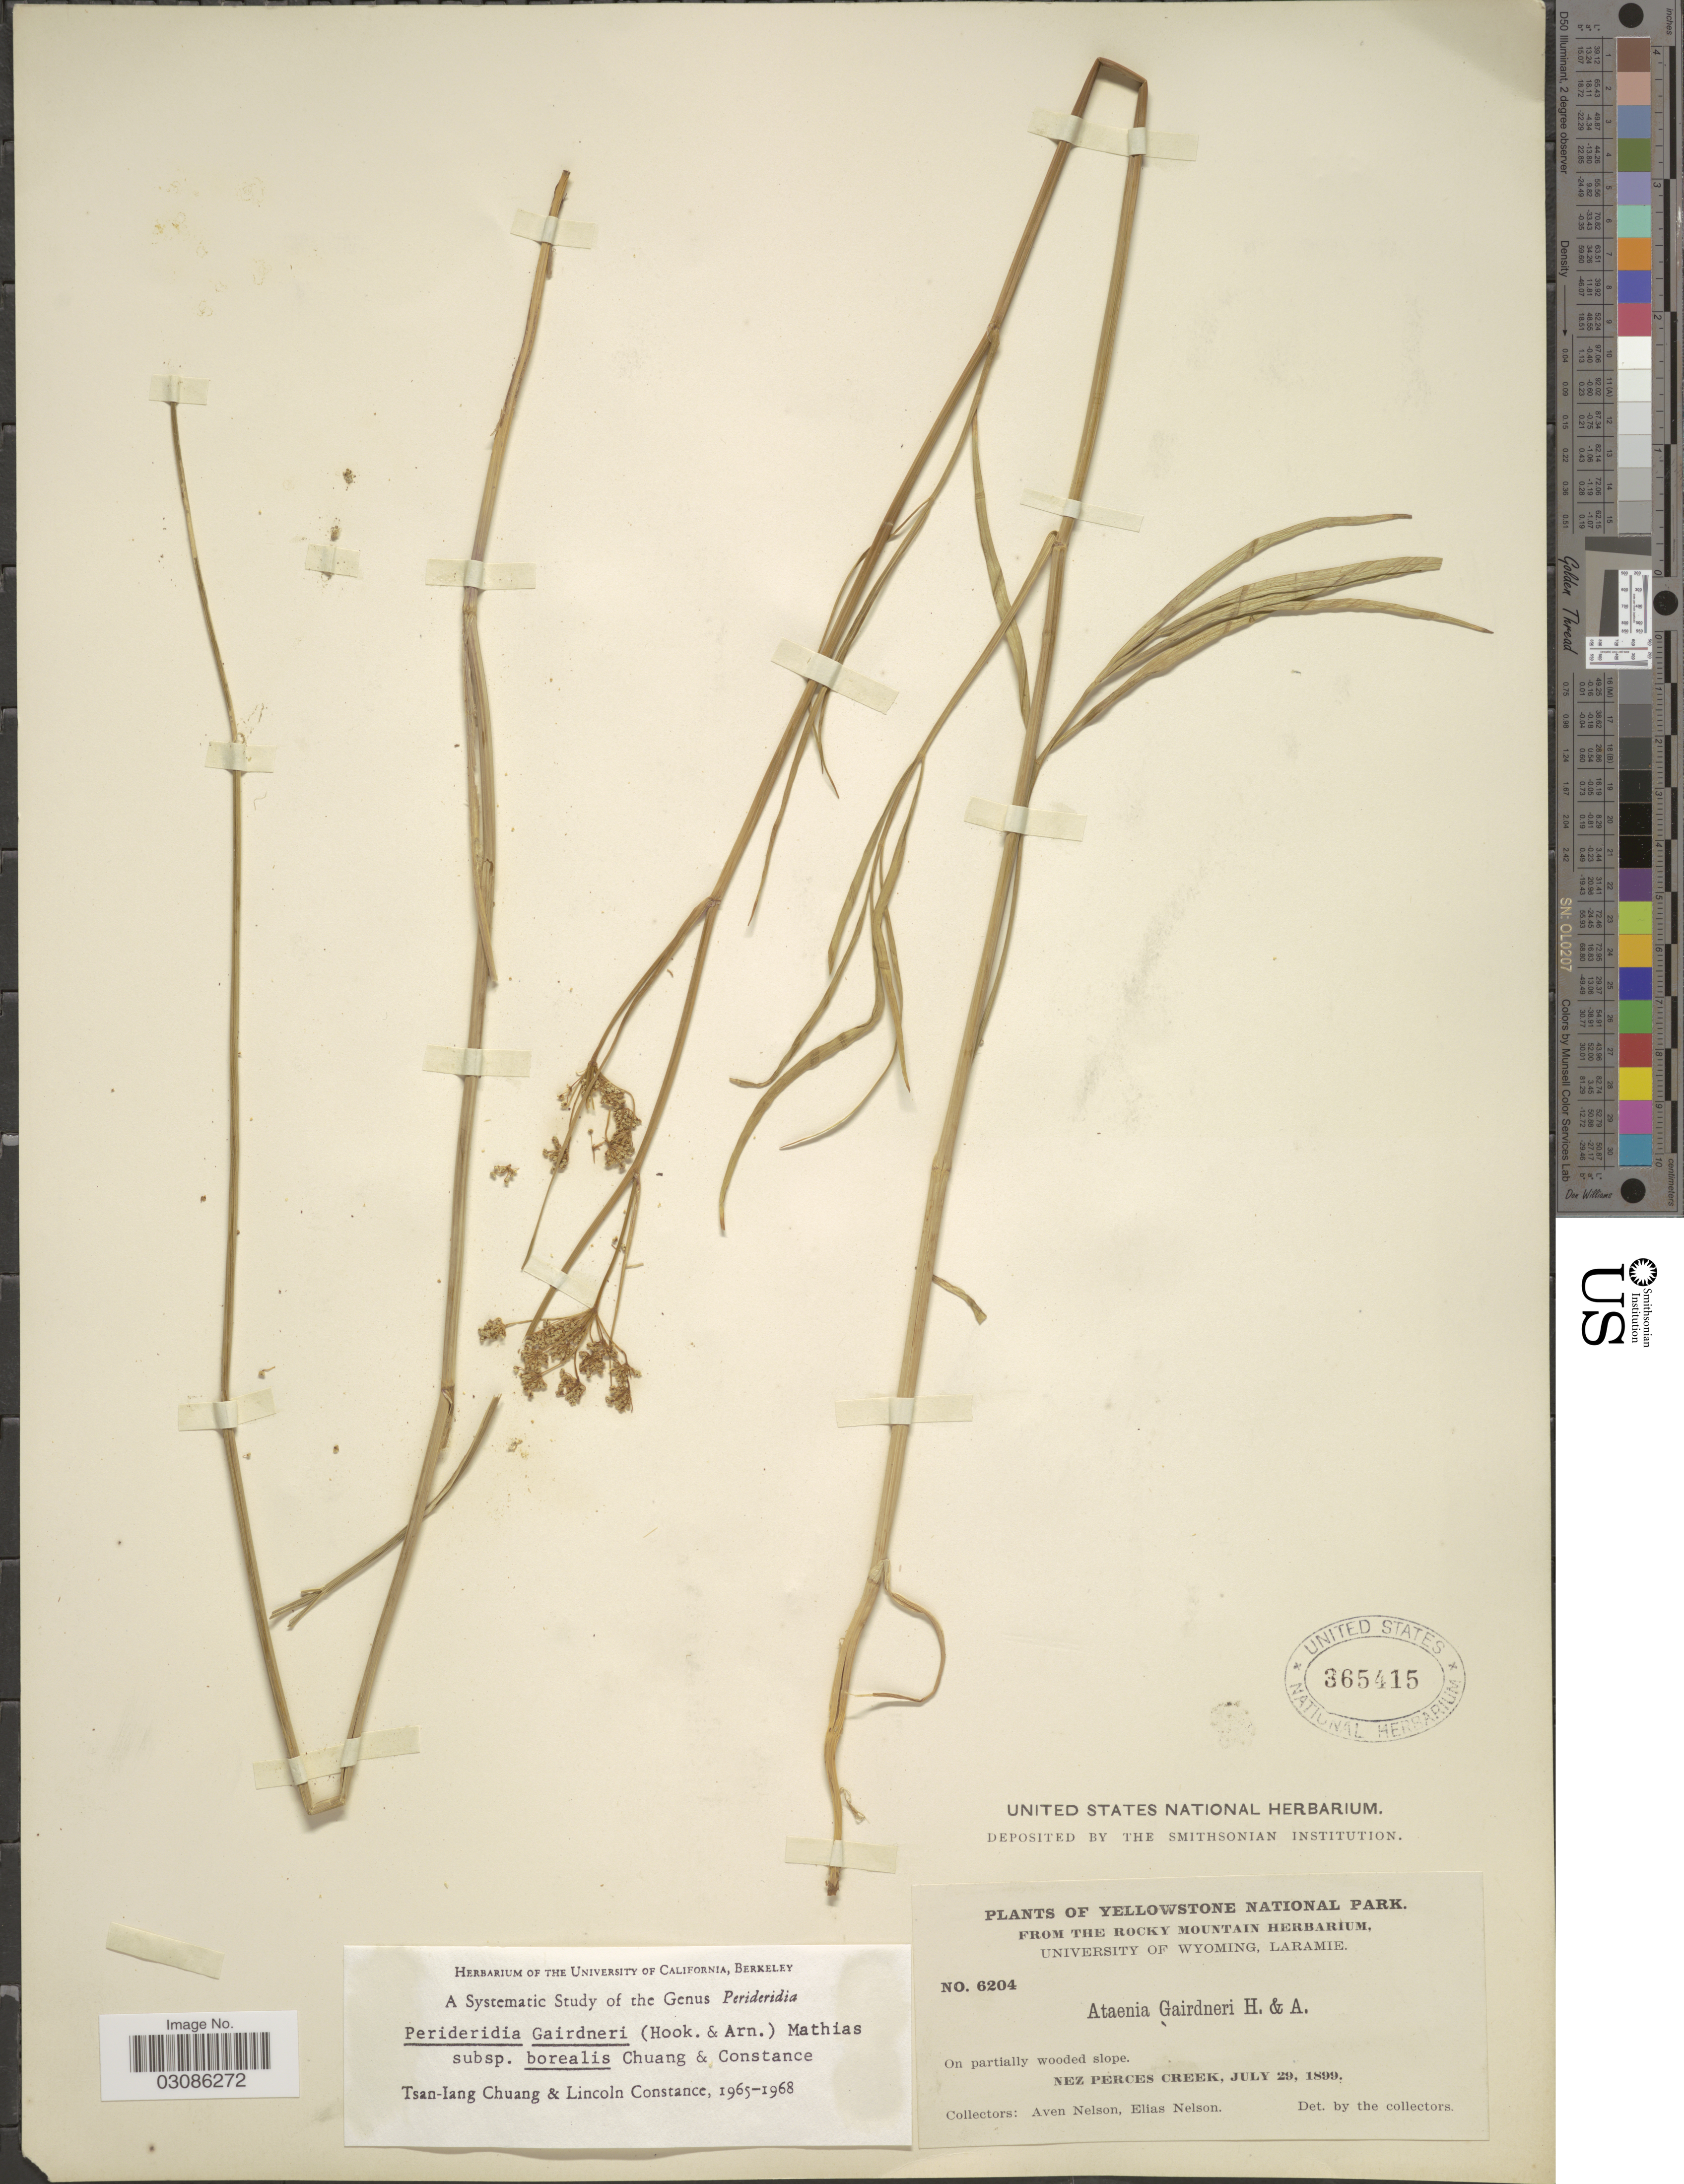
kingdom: Plantae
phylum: Tracheophyta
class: Magnoliopsida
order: Apiales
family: Apiaceae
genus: Perideridia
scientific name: Perideridia gairdneri subsp. borealis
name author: T.I. Chuang & Constance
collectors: A. Nelson & E. Nelson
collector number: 6204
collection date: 1899-07-29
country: United States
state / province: Wyoming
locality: Yellowstone National Park, Nez Perces Creek.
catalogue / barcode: US 365415